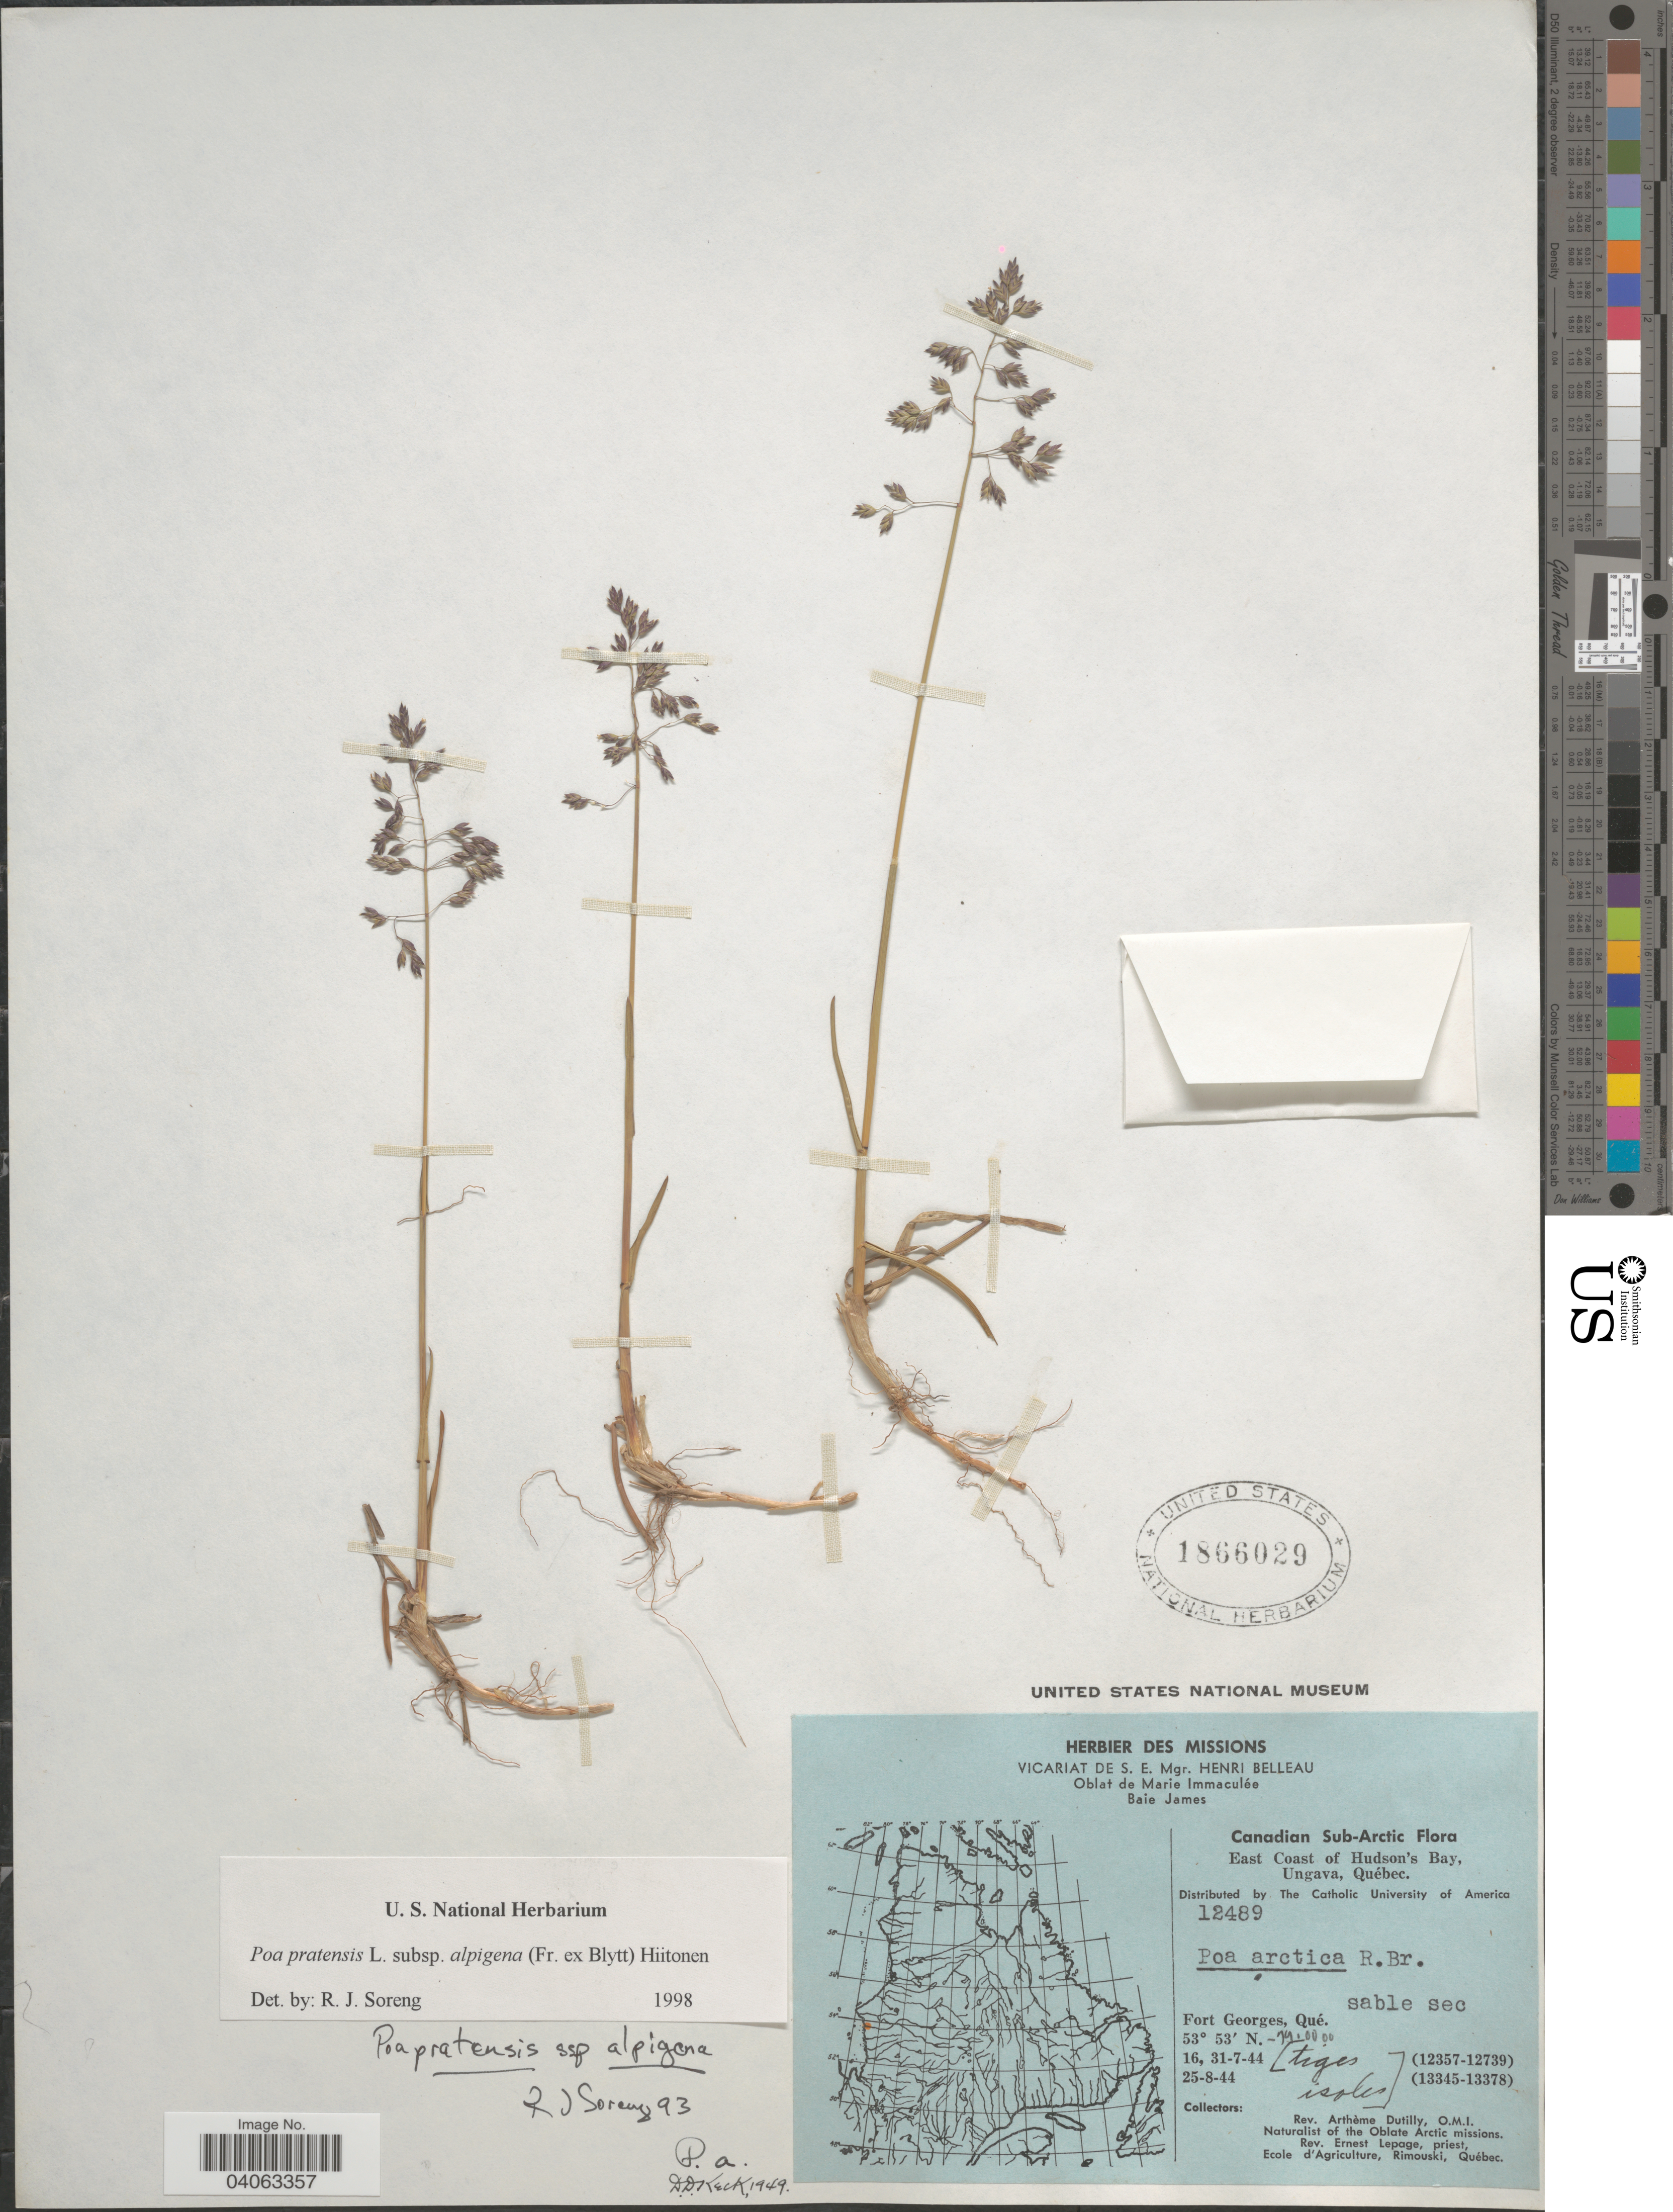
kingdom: Plantae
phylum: Tracheophyta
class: Liliopsida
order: Poales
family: Poaceae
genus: Poa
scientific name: Poa pratensis subsp. alpigena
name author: (Lindm.) Hiitonen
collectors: A. Dutilly & E. Lepage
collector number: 12489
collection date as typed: Transcribed d/m/y: 16/7/44 to 31/7/44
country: Canada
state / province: Quebec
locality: Canadian Sub-Arctic. East Coast of Hudson's Bay, Ungava. Fort Georges.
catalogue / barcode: US 1866029